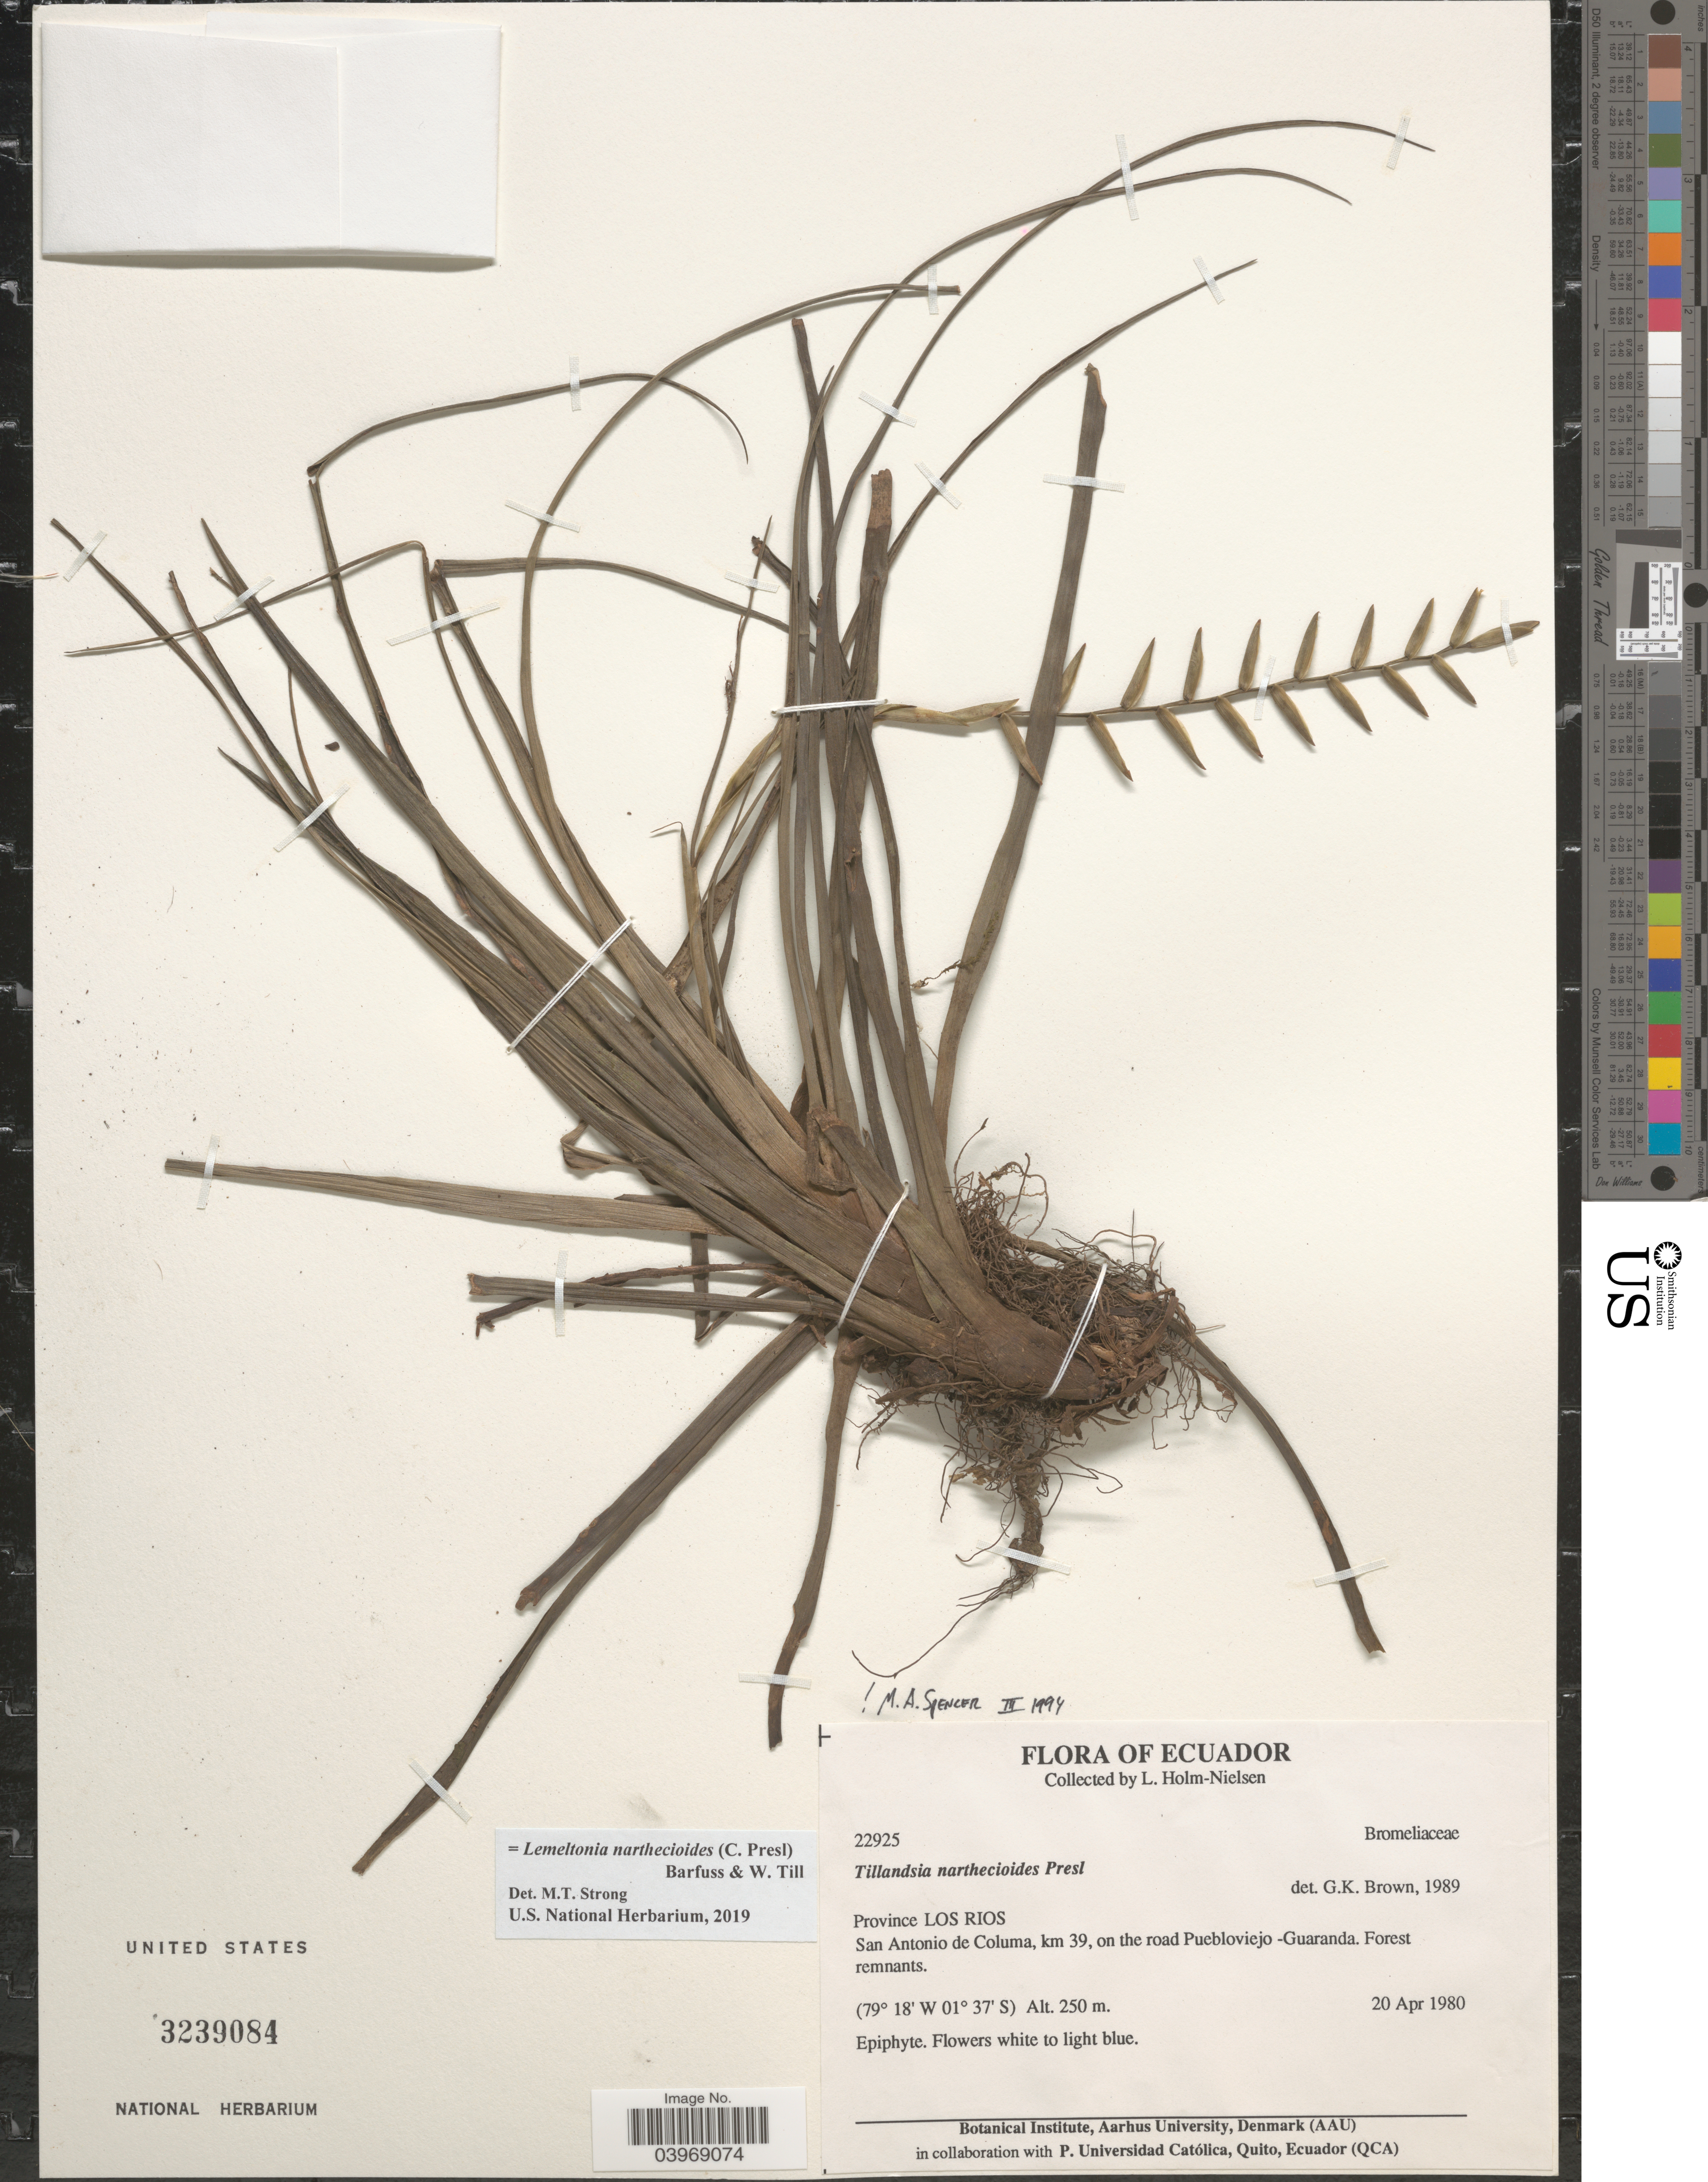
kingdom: Plantae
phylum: Tracheophyta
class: Liliopsida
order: Poales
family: Bromeliaceae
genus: Lemeltonia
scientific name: Lemeltonia narthecioides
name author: (C. Presl) Barfuss & W. Till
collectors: L. Holm-Nielsen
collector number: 22925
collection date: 1980-04-20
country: Ecuador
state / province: Los Ríos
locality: San Antonio de Columa, km 39, on the road Puebloviejo-Guaranda.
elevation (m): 250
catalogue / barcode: US 3239084